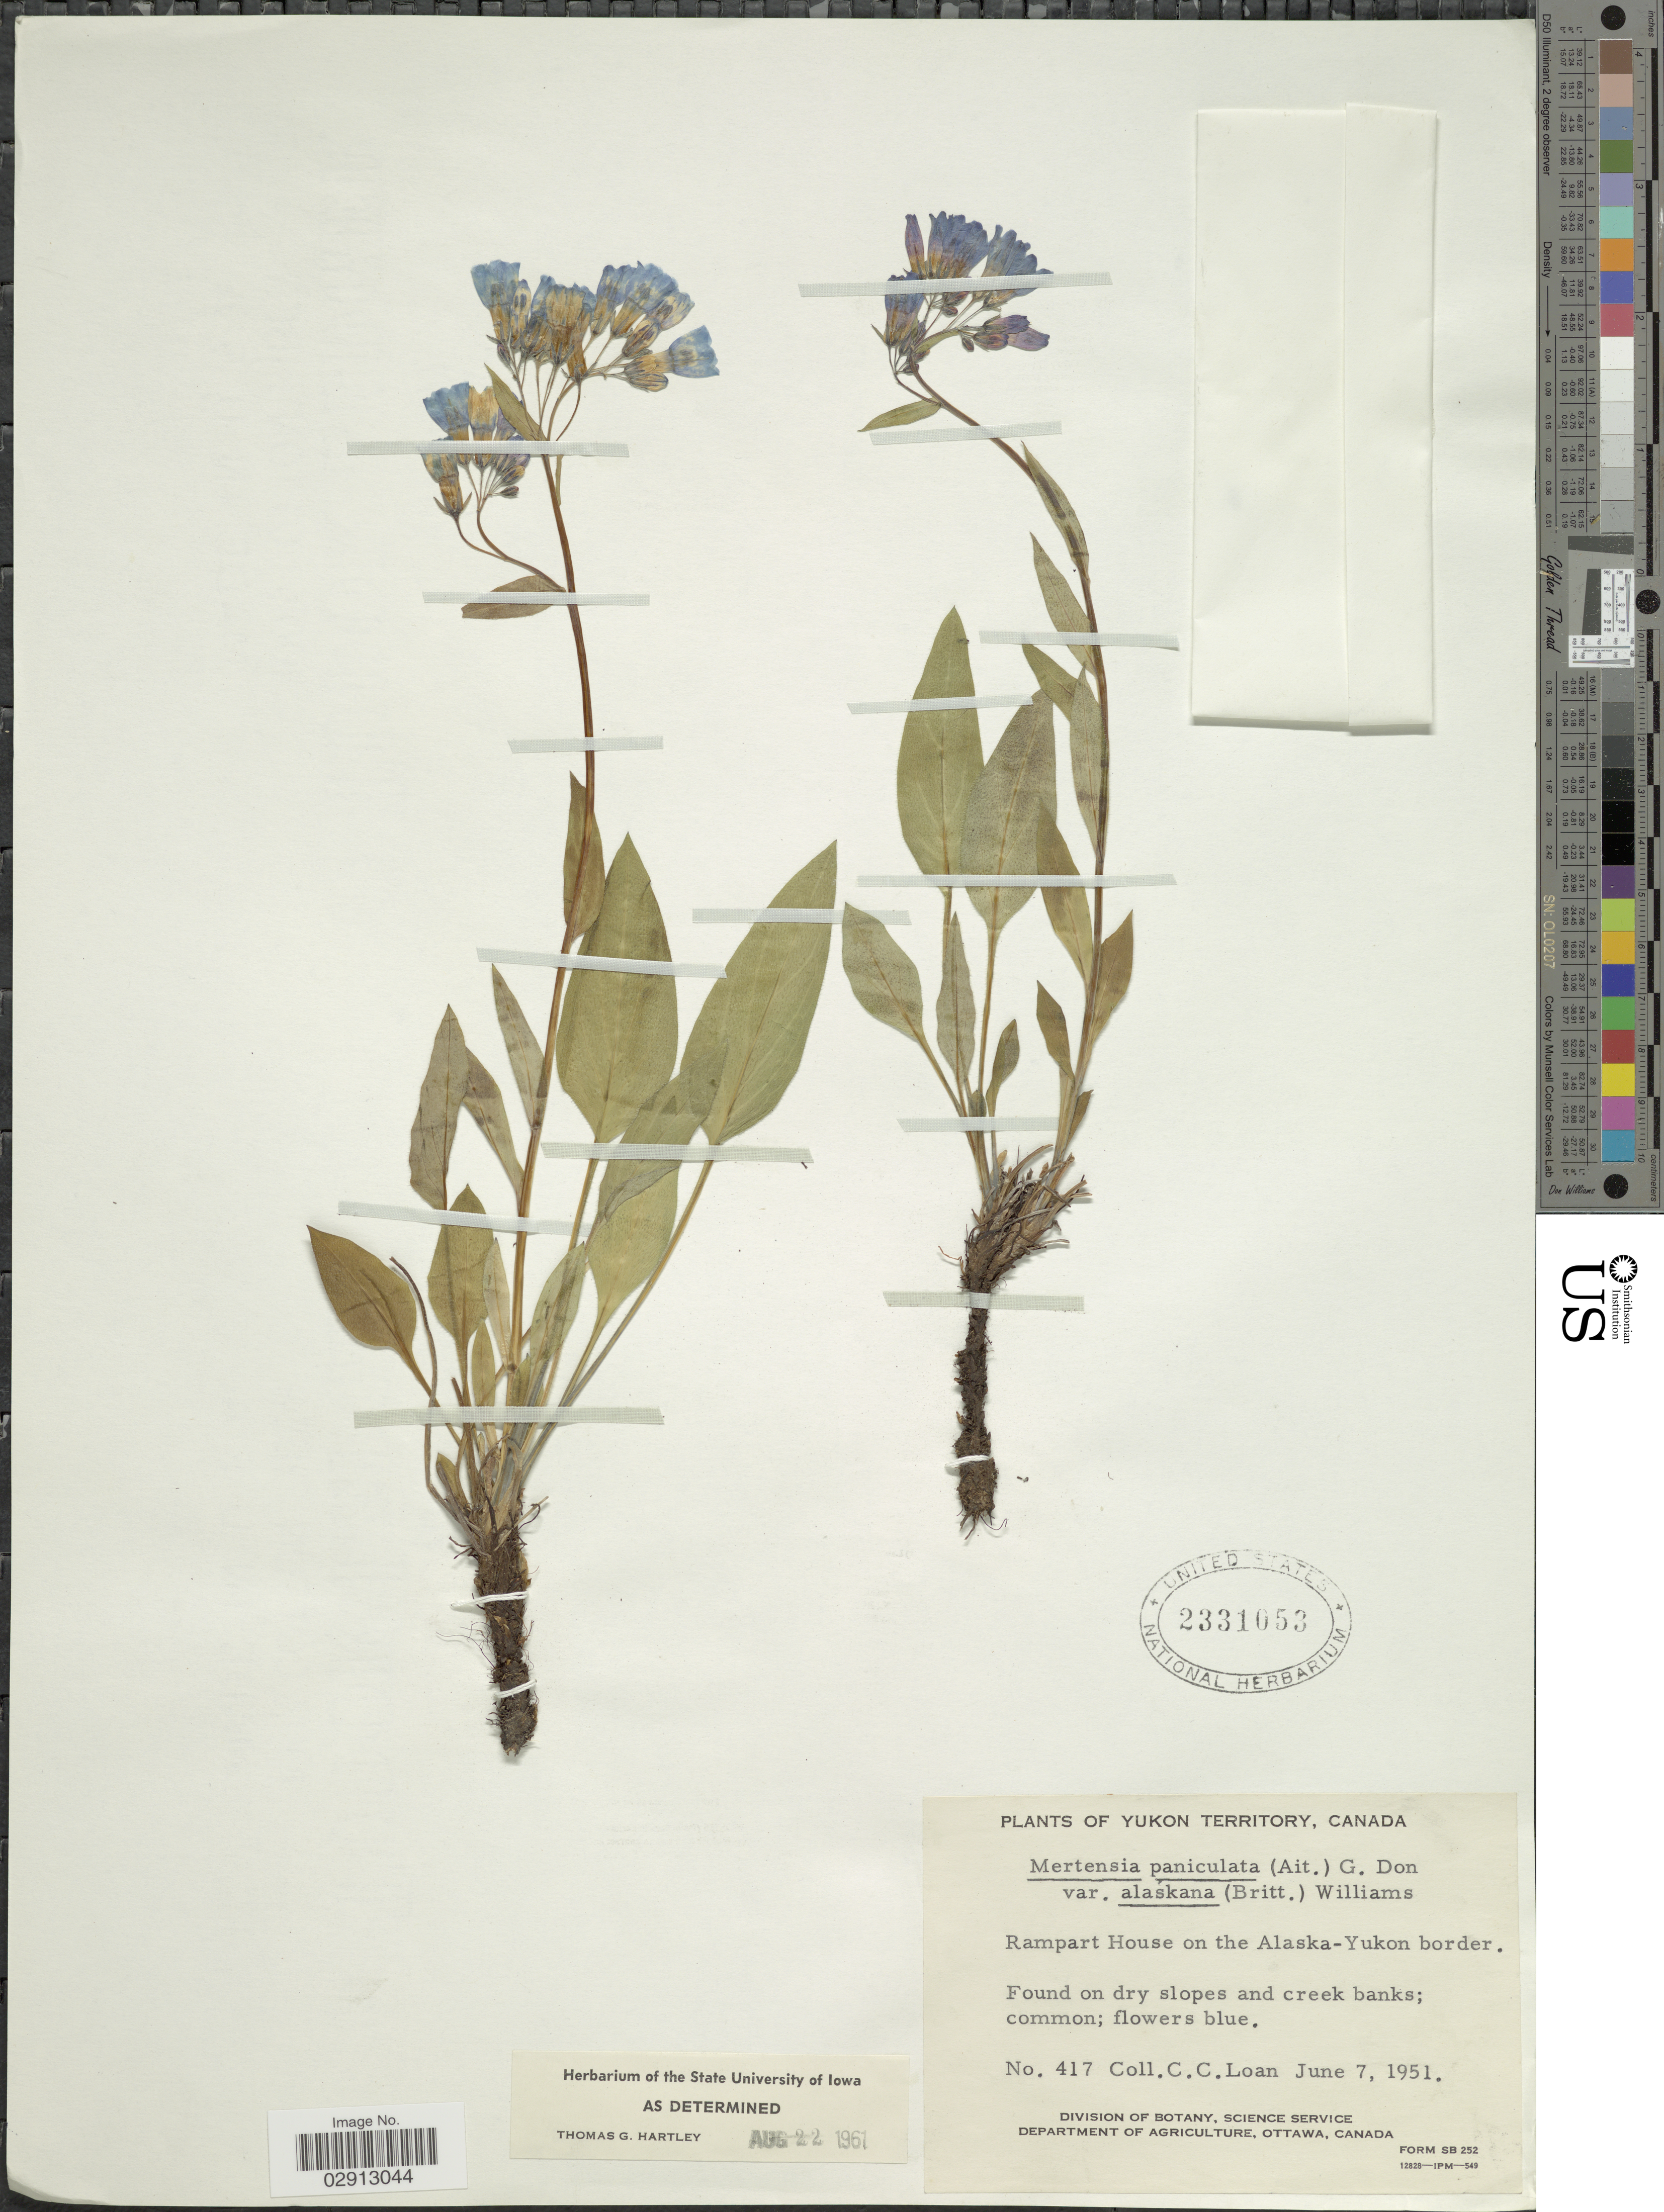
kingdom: Plantae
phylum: Tracheophyta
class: Magnoliopsida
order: Boraginales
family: Boraginaceae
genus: Mertensia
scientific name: Mertensia paniculata var. alaskana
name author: (Britton) L.O. Williams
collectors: C. Loan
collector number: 417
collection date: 1951-06-07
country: Canada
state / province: Yukon Territory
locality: Rampart House on the Alaska-Yukon border.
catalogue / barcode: US 2331053